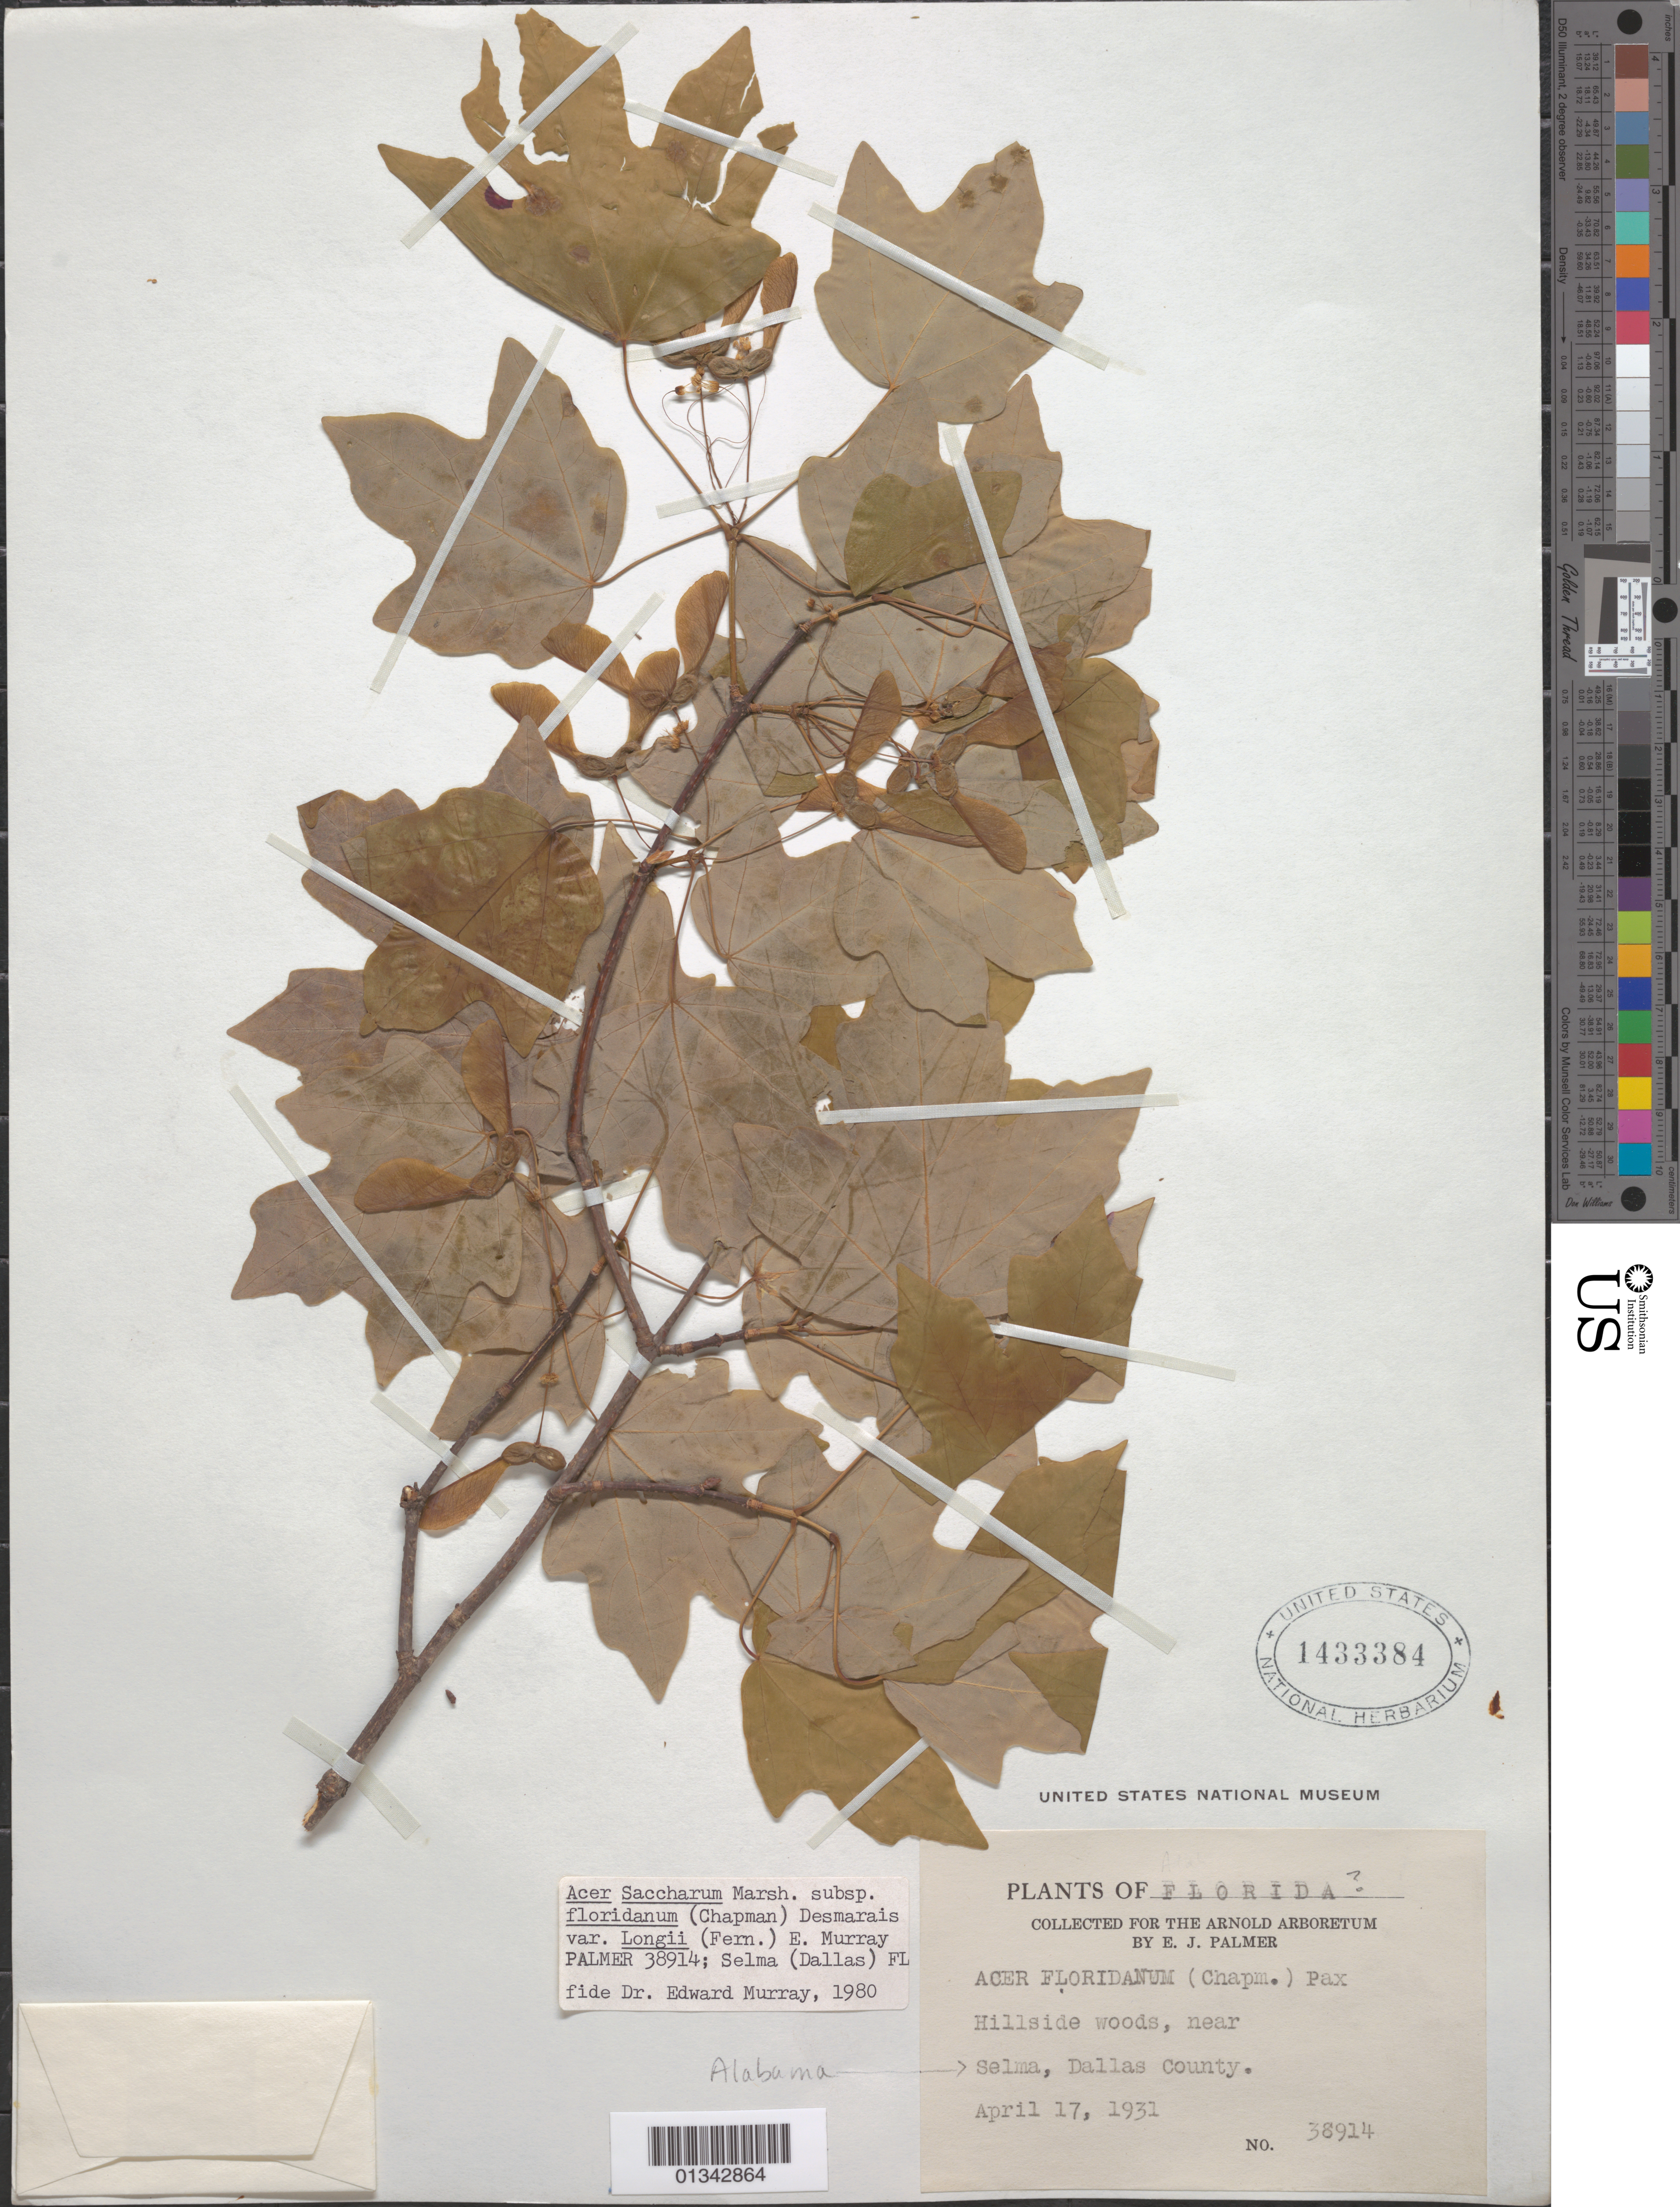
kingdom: Plantae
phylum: Tracheophyta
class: Magnoliopsida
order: Sapindales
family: Sapindaceae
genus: Acer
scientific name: Acer saccharum subsp. floridanum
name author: (Chapm.) Desmarais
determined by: Murray, Edward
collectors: E. J. Palmer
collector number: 38914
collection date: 1931-04-17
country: United States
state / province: Alabama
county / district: Dallas County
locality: Dallas County, Selma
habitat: Hillside woods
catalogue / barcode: US 1433384